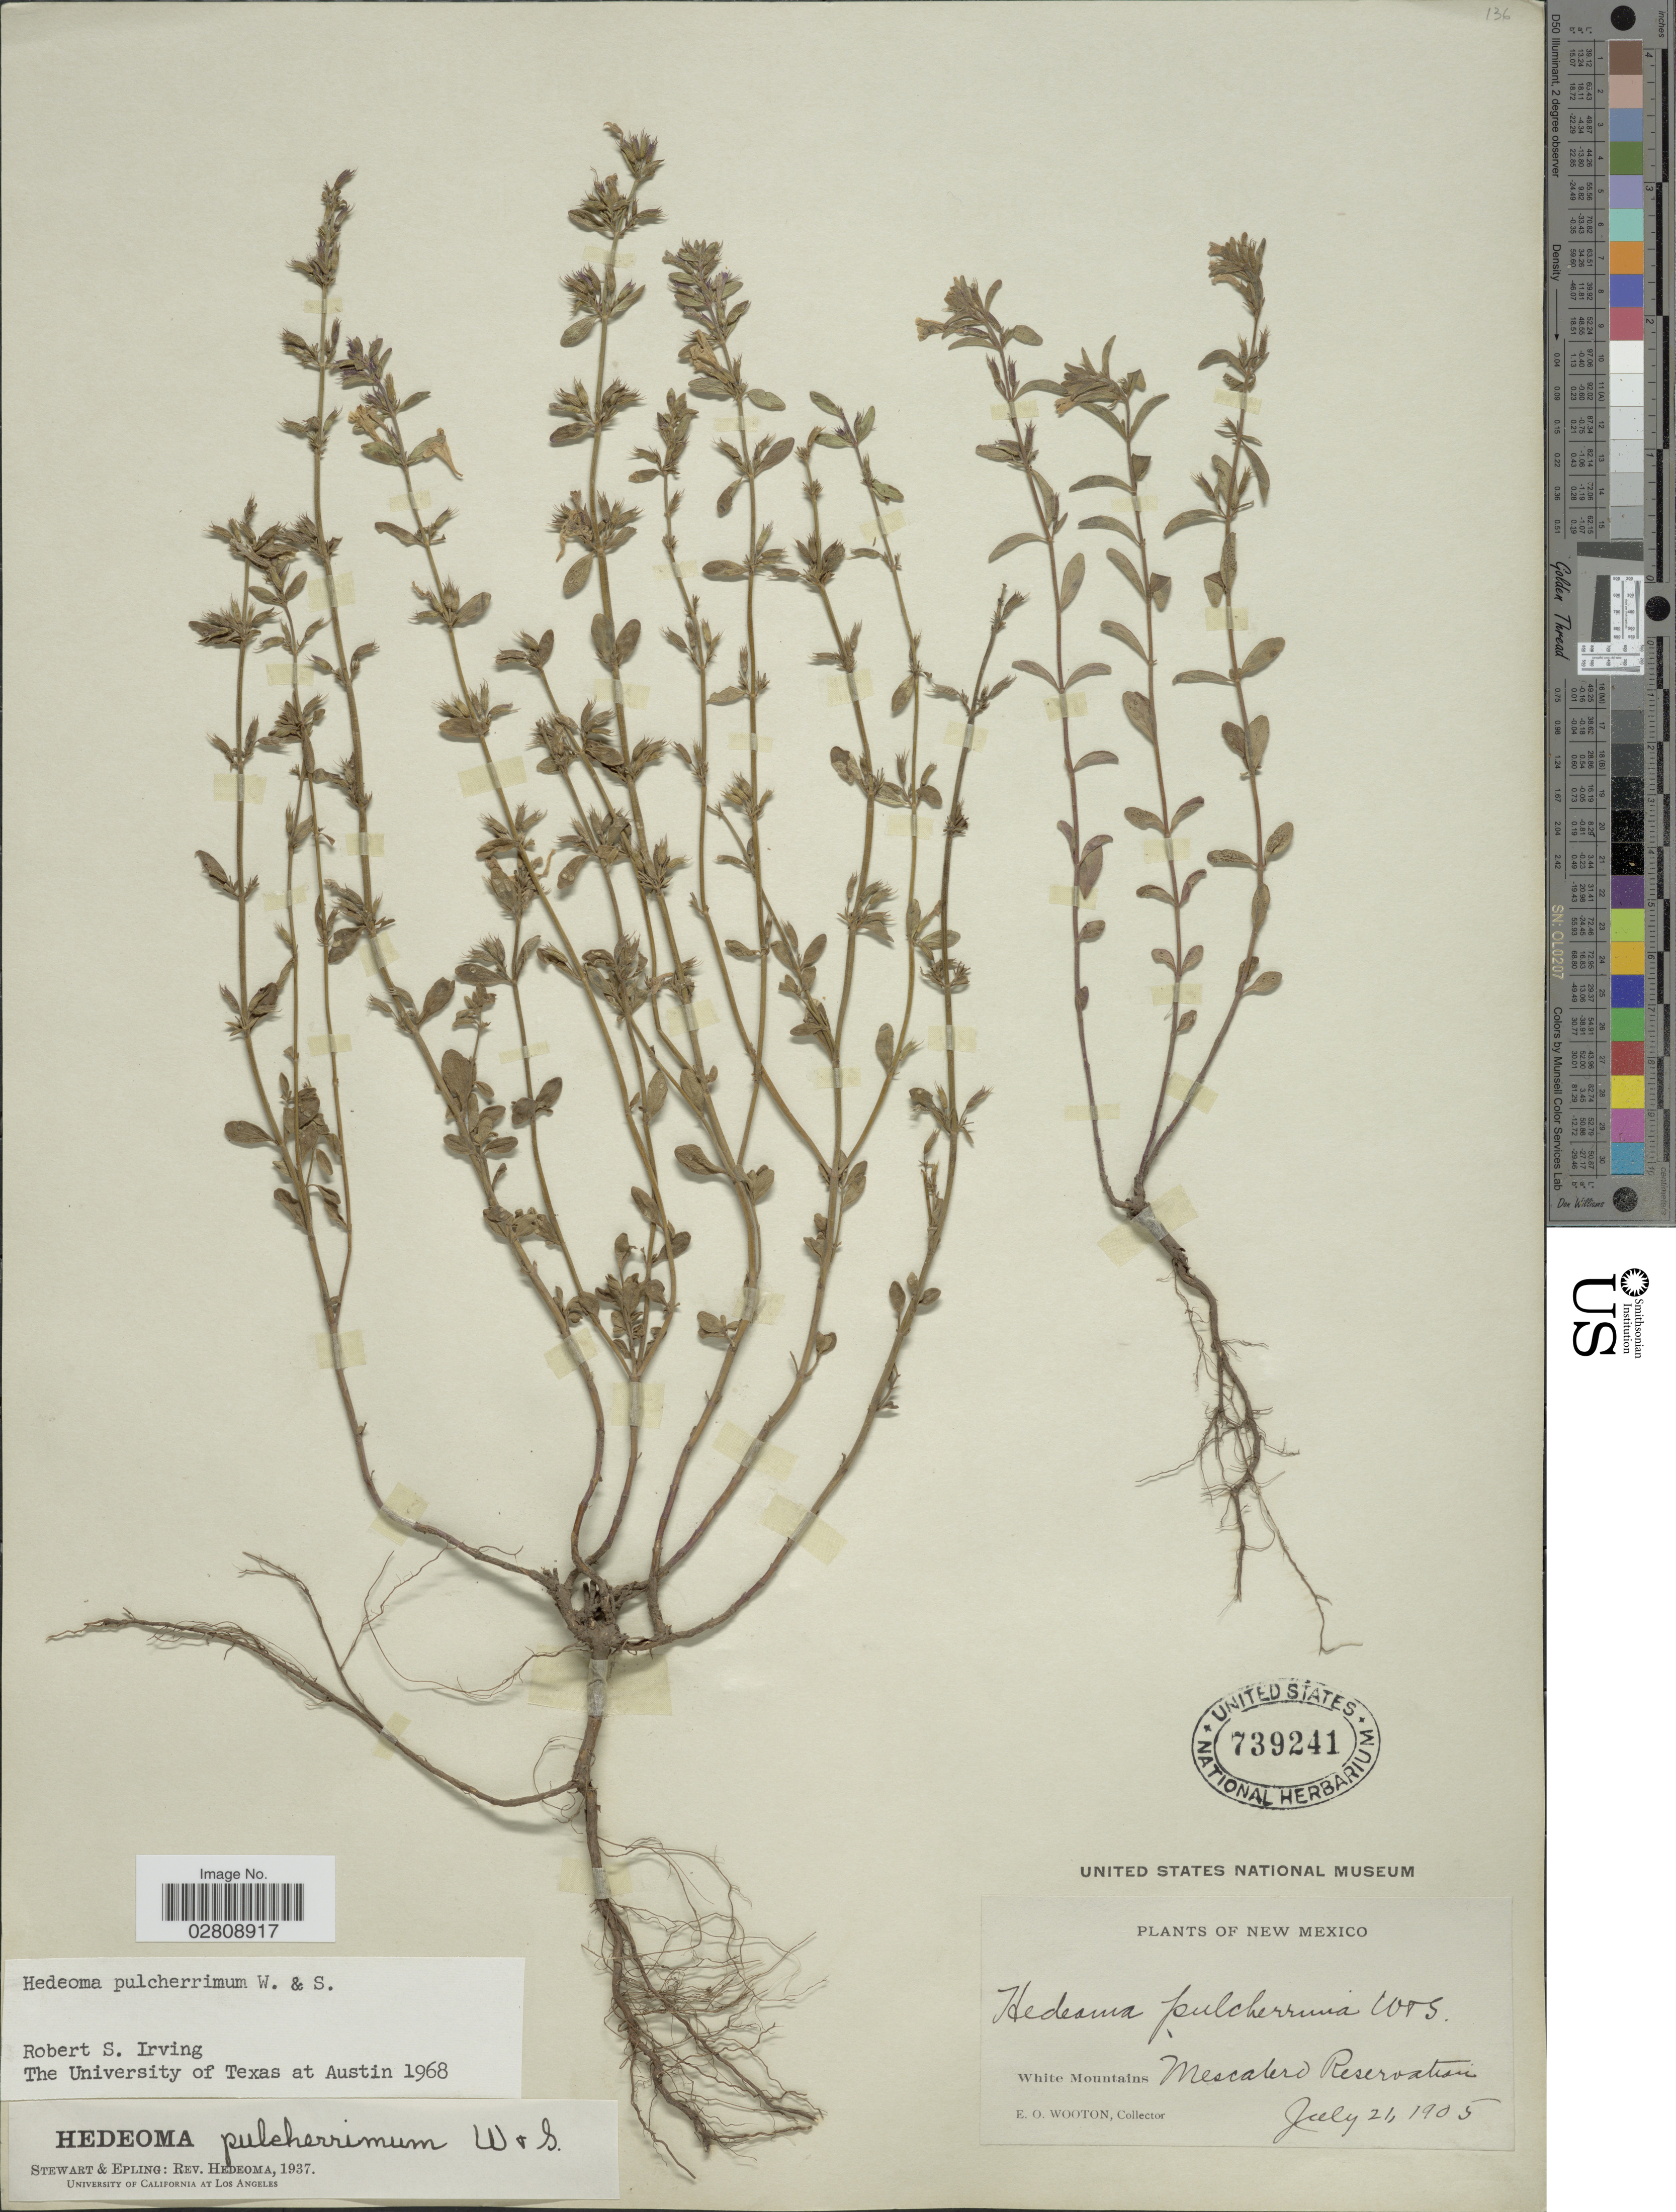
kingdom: Plantae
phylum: Tracheophyta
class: Magnoliopsida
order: Lamiales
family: Lamiaceae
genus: Hedeoma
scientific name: Hedeoma pulcherrima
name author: Wooton & Standl.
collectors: E. O. Wooton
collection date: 1905-07-21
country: United States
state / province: New Mexico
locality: White Mountains. Mescalero Reservation.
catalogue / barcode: US 739241